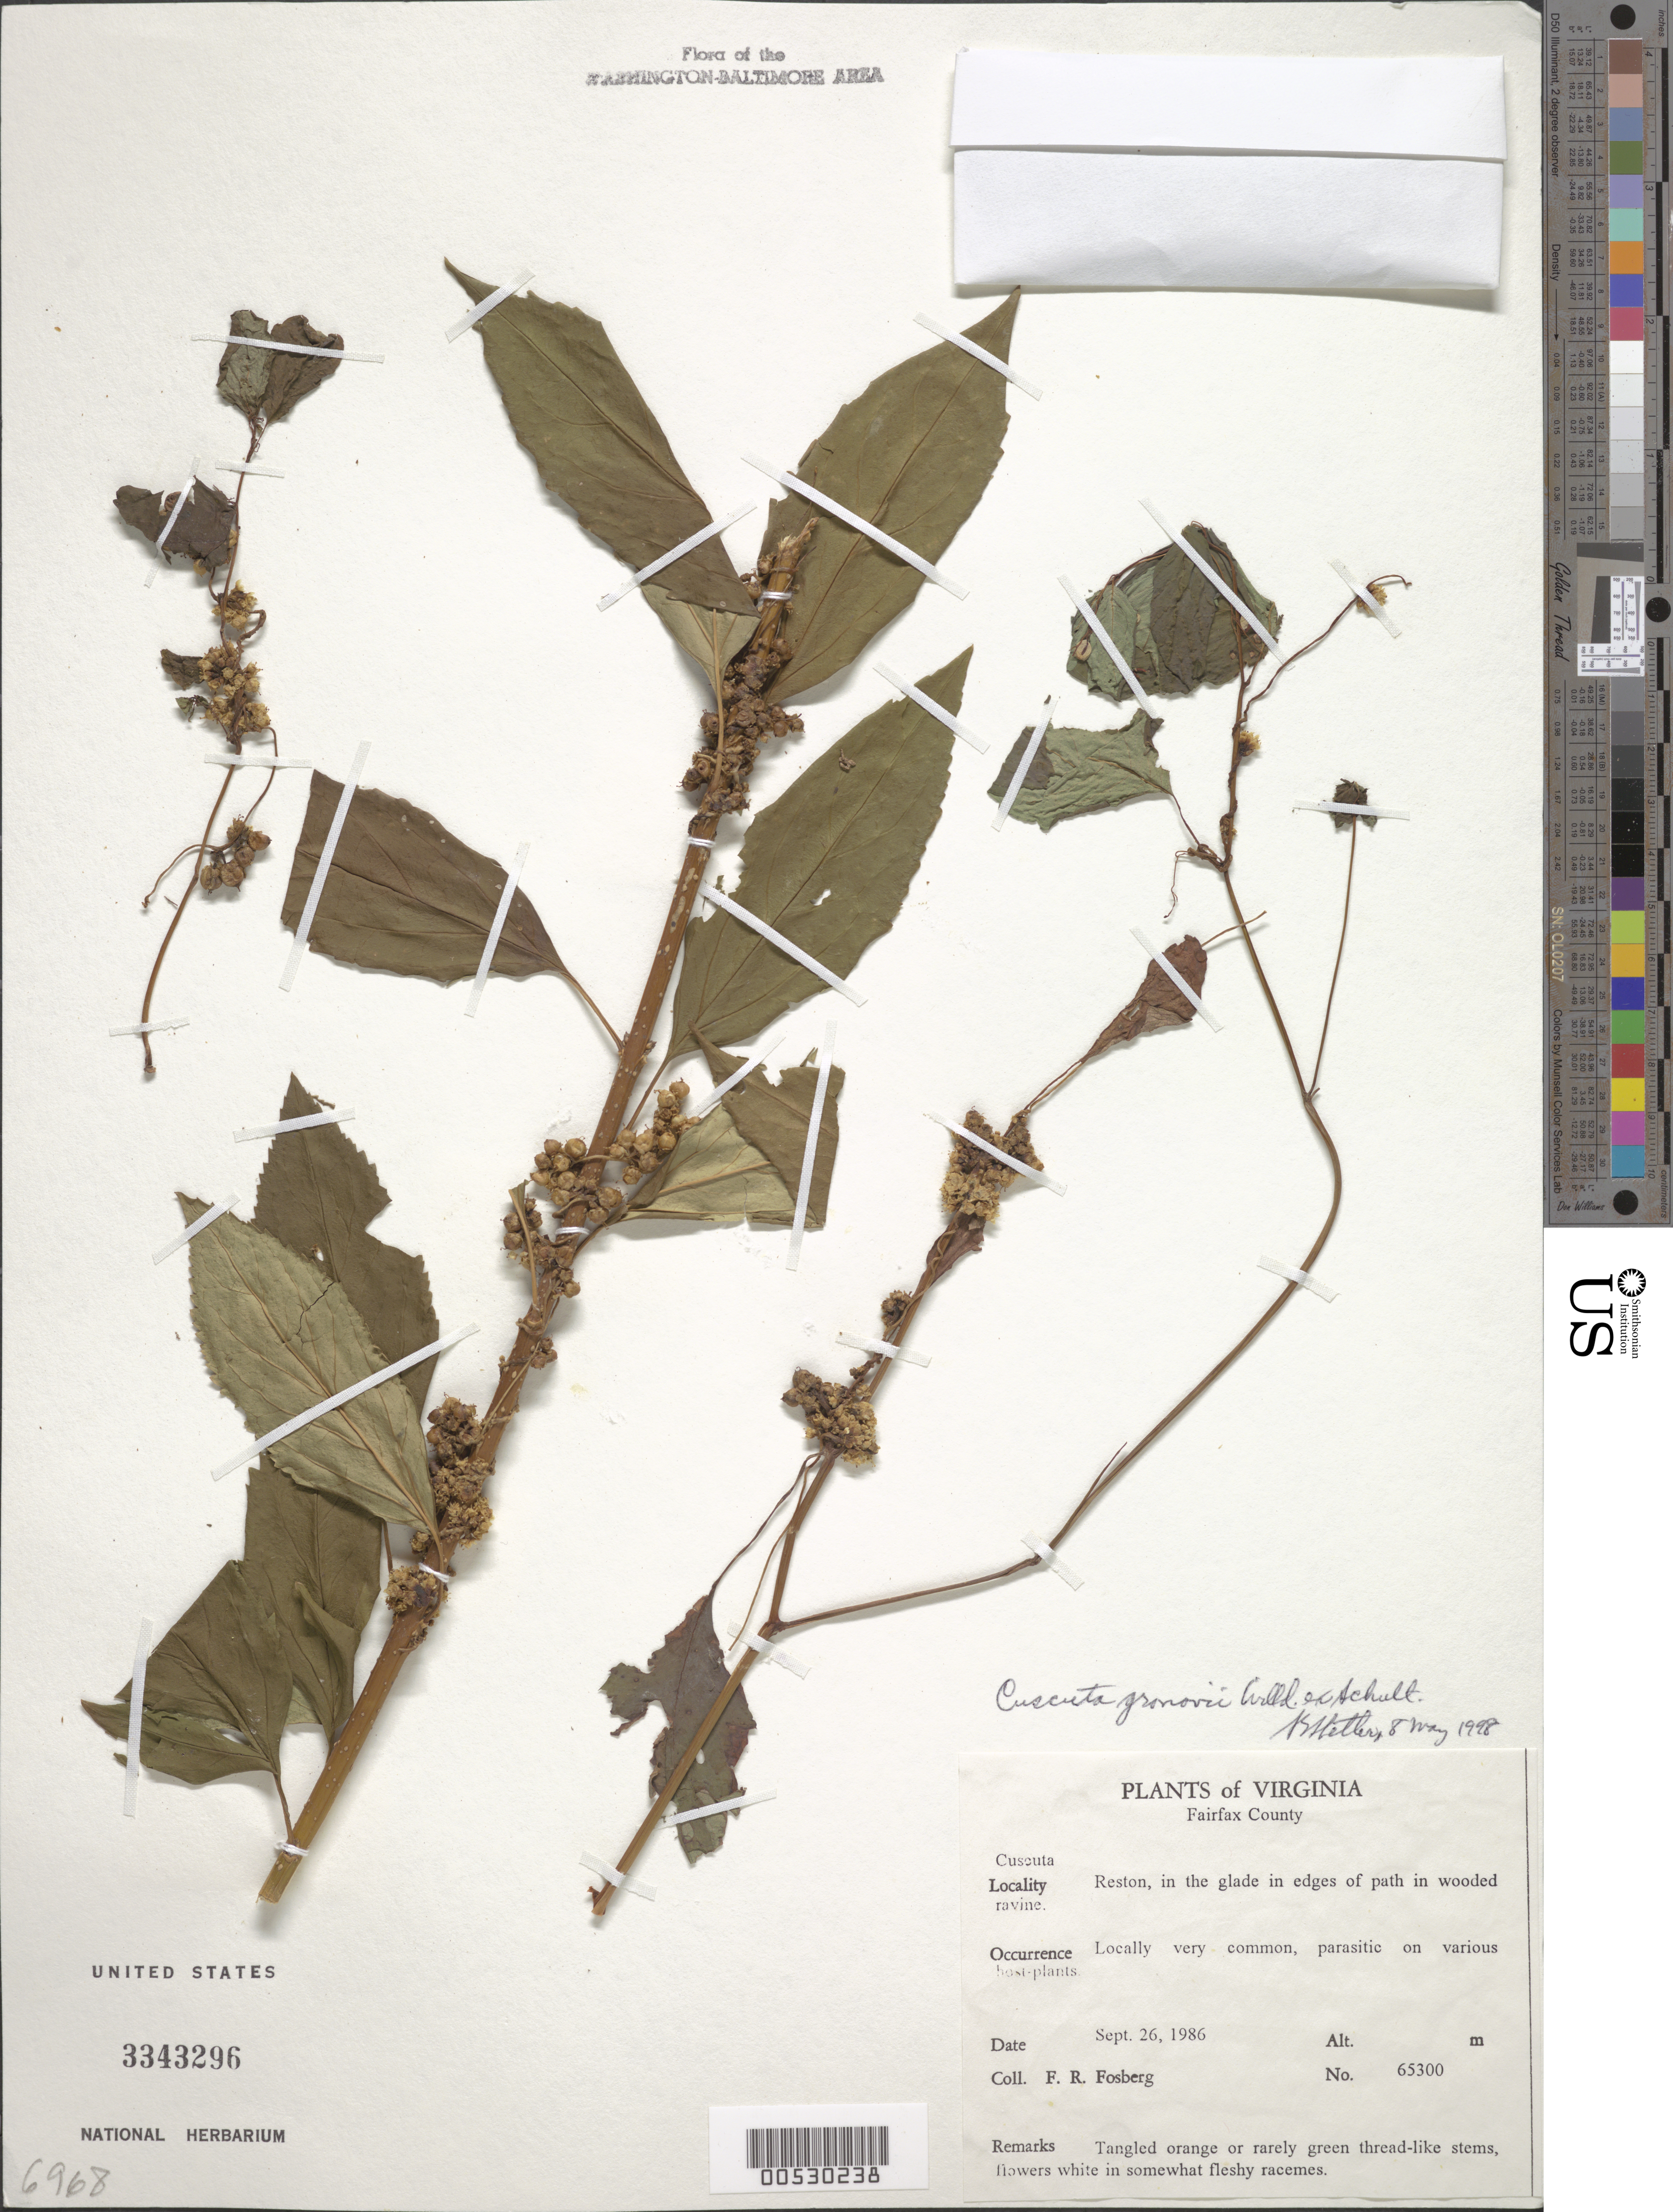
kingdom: Plantae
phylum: Tracheophyta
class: Magnoliopsida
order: Solanales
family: Convolvulaceae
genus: Cuscuta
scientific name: Cuscuta gronovii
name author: Willd. ex Schult.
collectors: F. R. Fosberg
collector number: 65300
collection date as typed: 26 Sep 1986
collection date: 1986-09-26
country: United States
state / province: Virginia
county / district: Fairfax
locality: Reston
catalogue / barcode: US 3343296